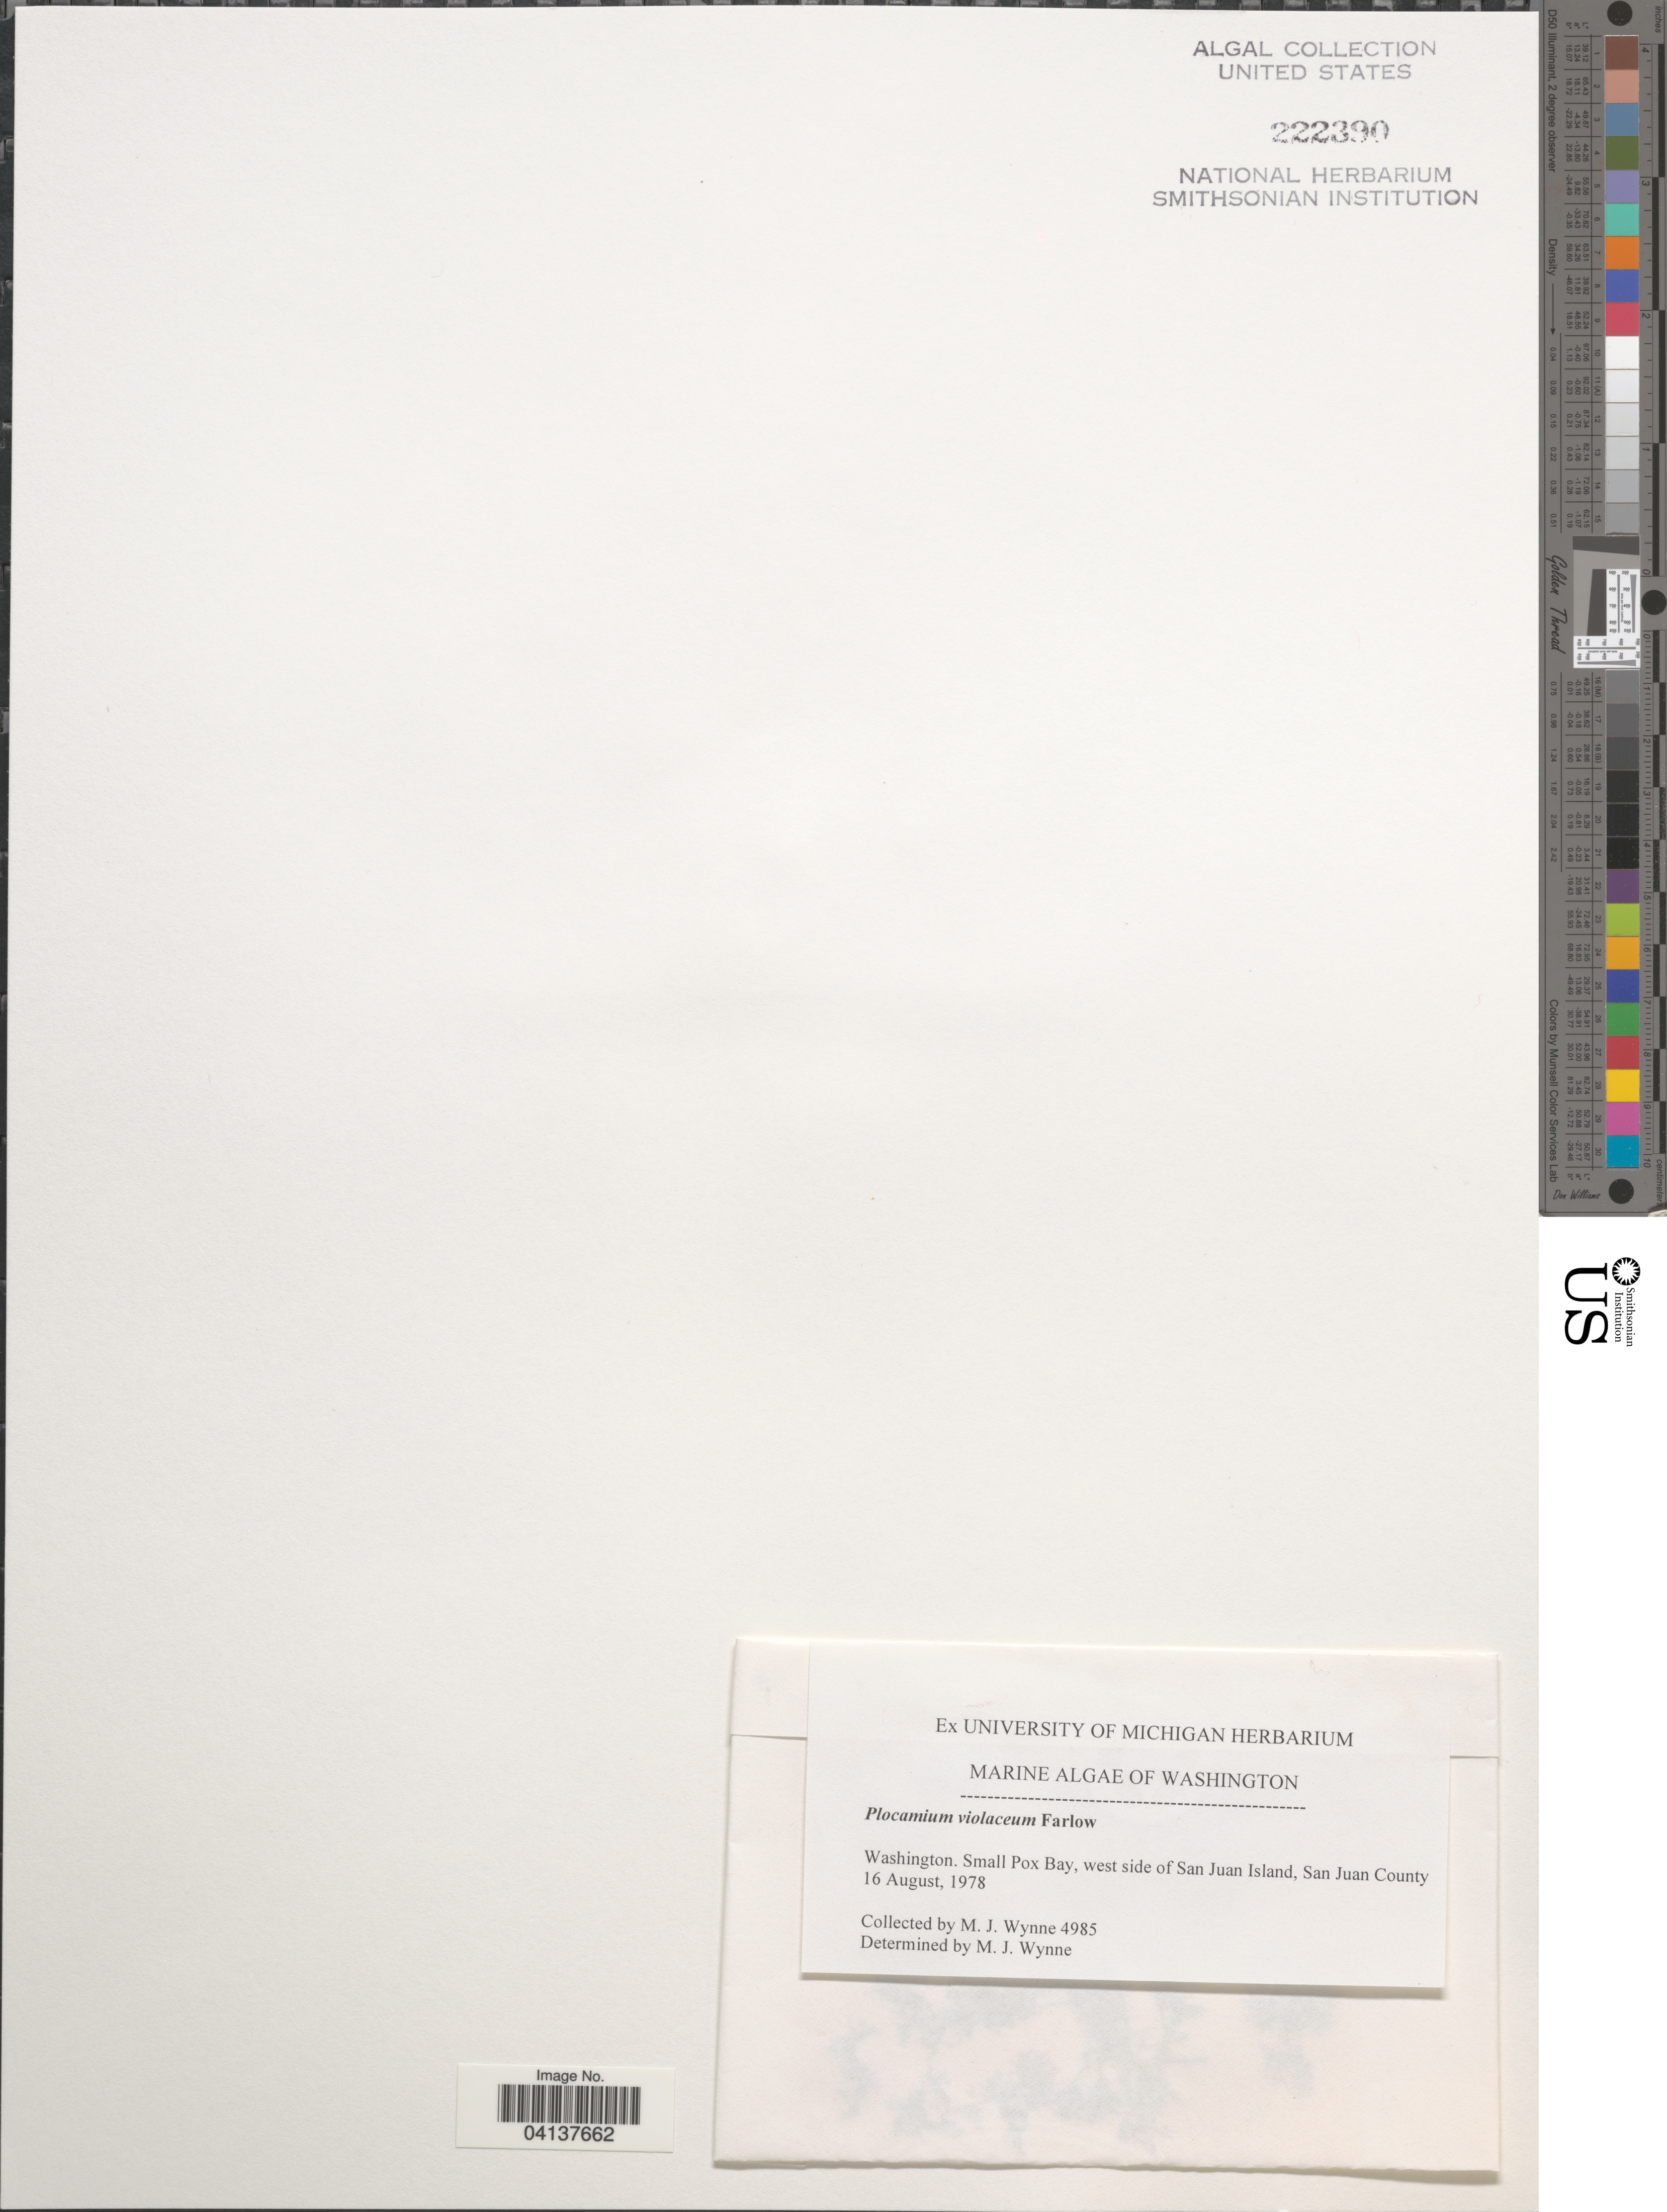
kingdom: Plantae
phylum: Rhodophyta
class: Florideophyceae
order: Plocamiales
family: Plocamiaceae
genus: Plocamium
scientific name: Plocamium violaceum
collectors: M.J. Wynne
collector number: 4985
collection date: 1978-08-16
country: United States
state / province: Washington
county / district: San Juan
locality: Small Pox Bay, west side of San Juan Island, San Juan County.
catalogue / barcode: US 222390